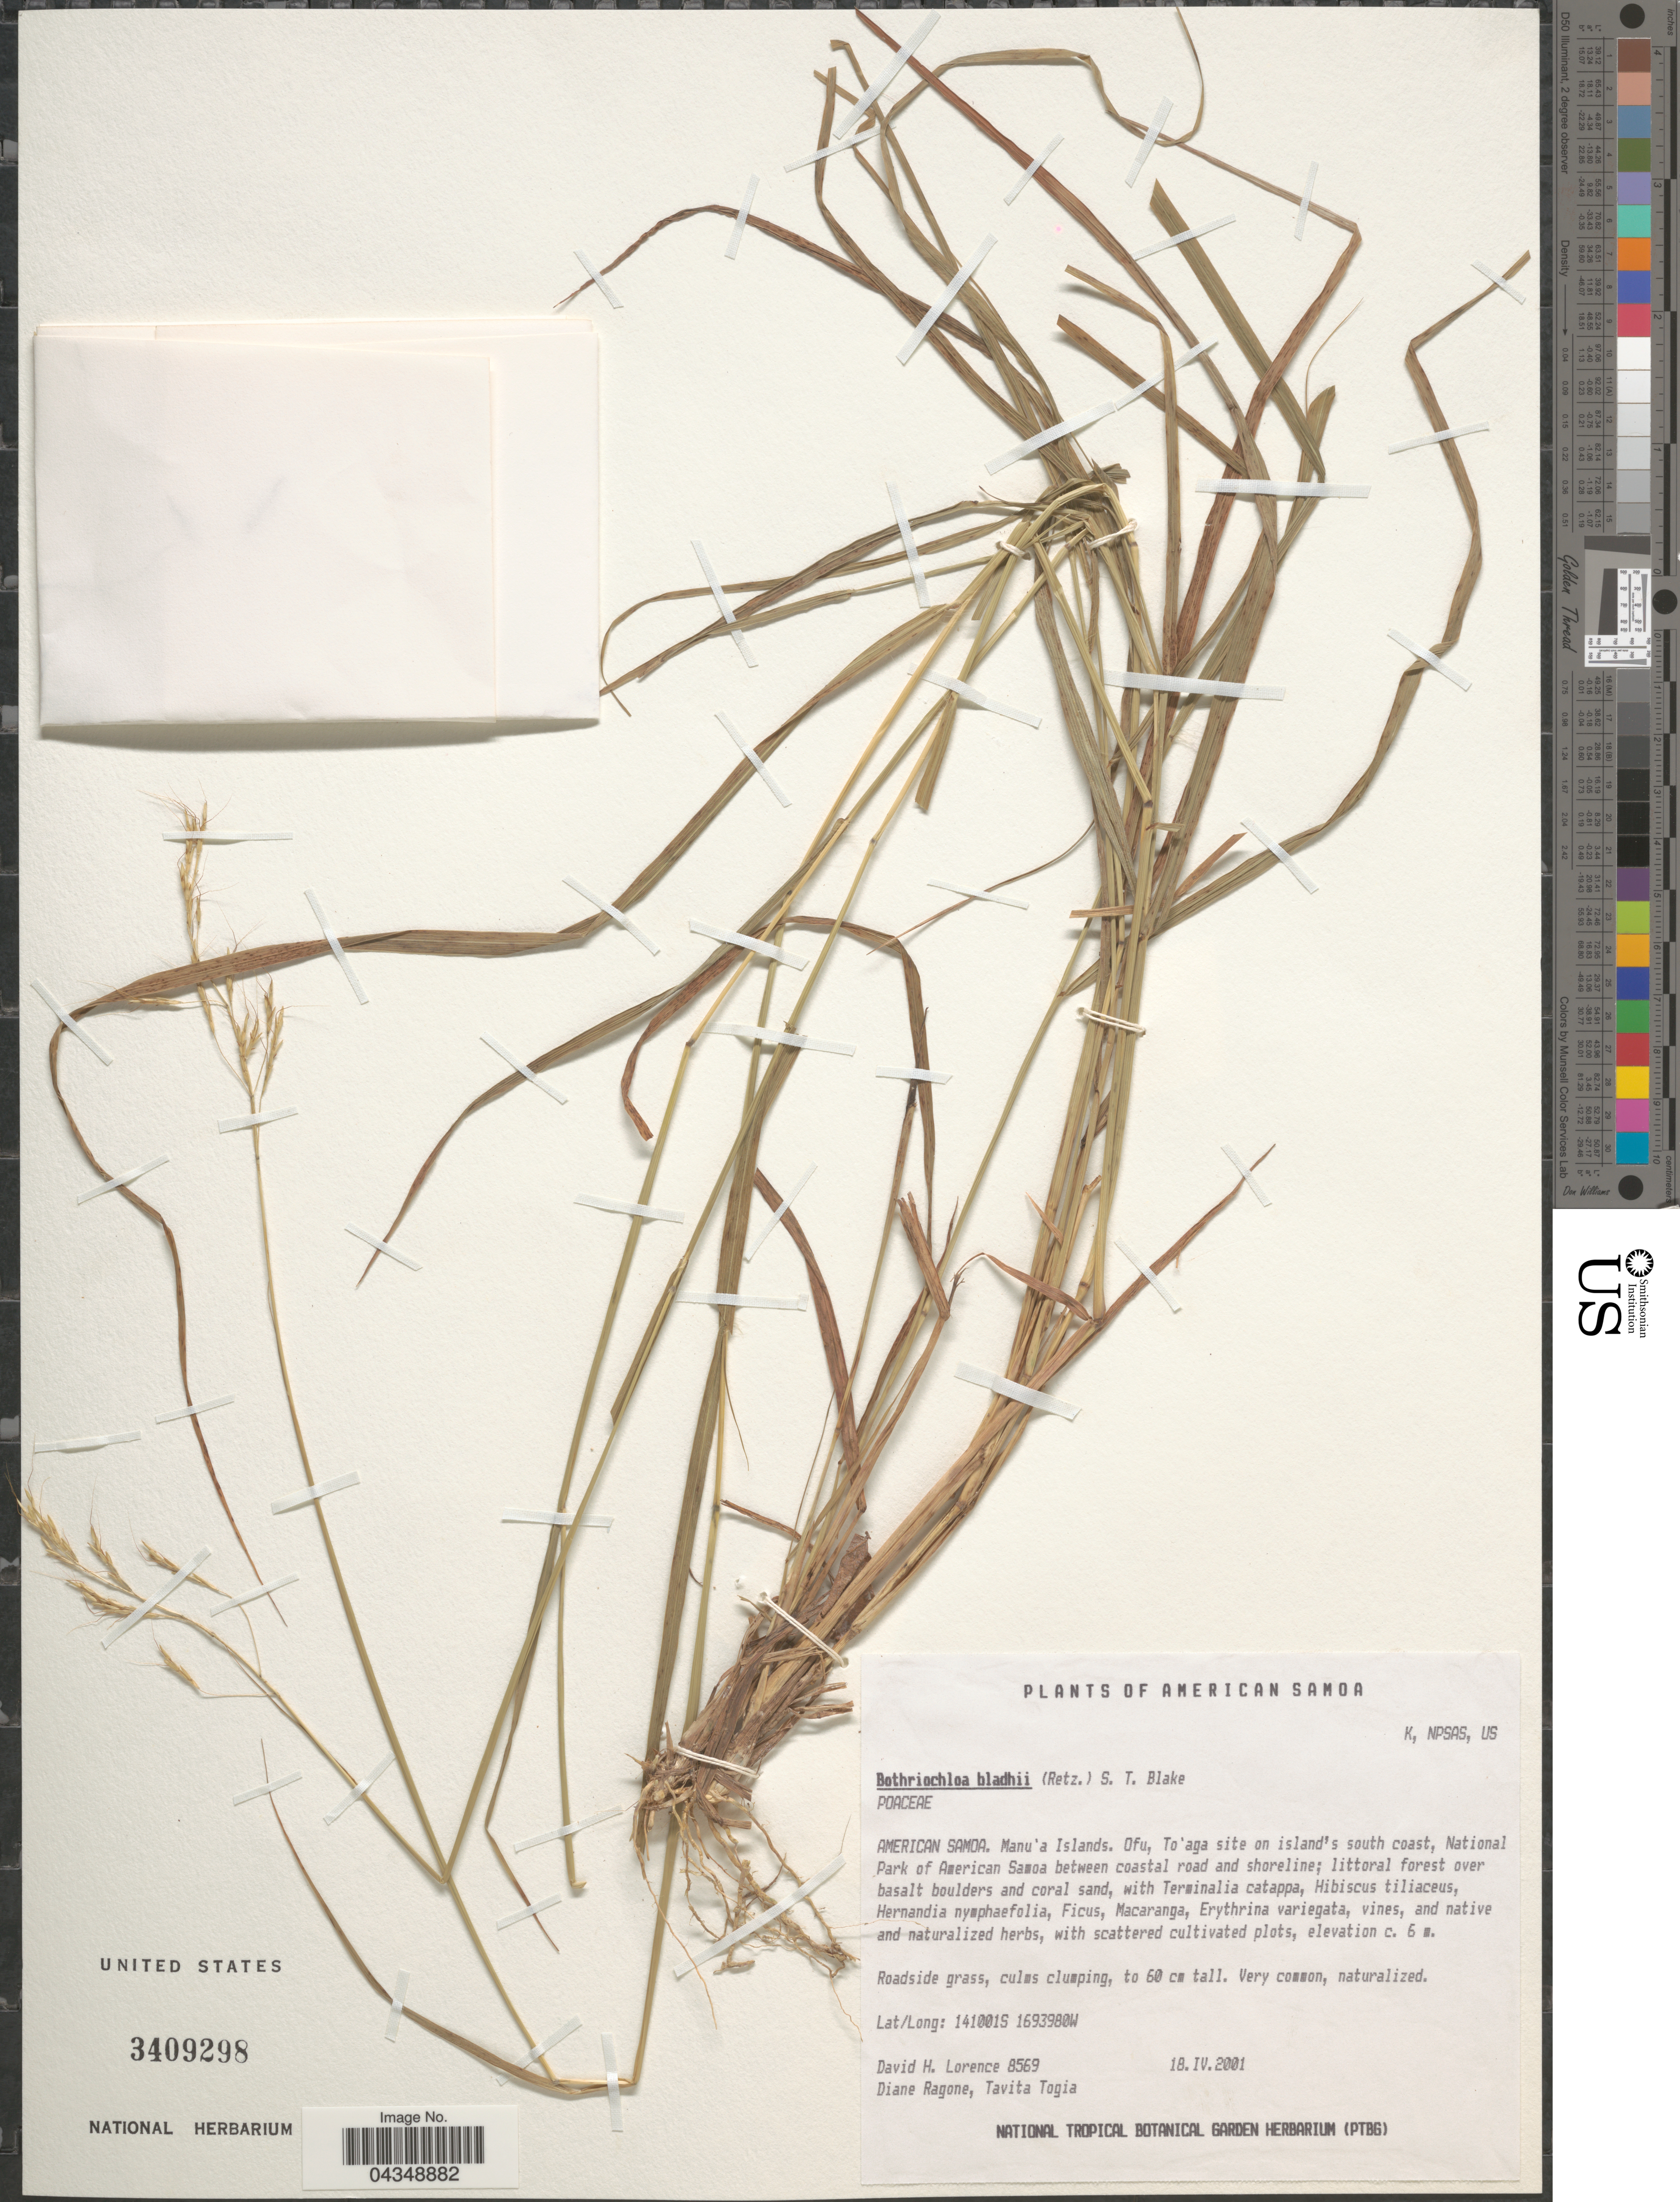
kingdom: Plantae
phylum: Tracheophyta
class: Liliopsida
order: Poales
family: Poaceae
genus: Bothriochloa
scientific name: Bothriochloa bladhii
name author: (Retz.) S.T. Blake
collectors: D. Lorence, D. Ragone & T. Togia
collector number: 8569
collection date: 2001-04-18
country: American Samoa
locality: Manu'a Islands. Ofu, To'aga site on island's south coast, National Park of American Samoa between coastal road and shoreline.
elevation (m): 6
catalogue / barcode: US 3409298